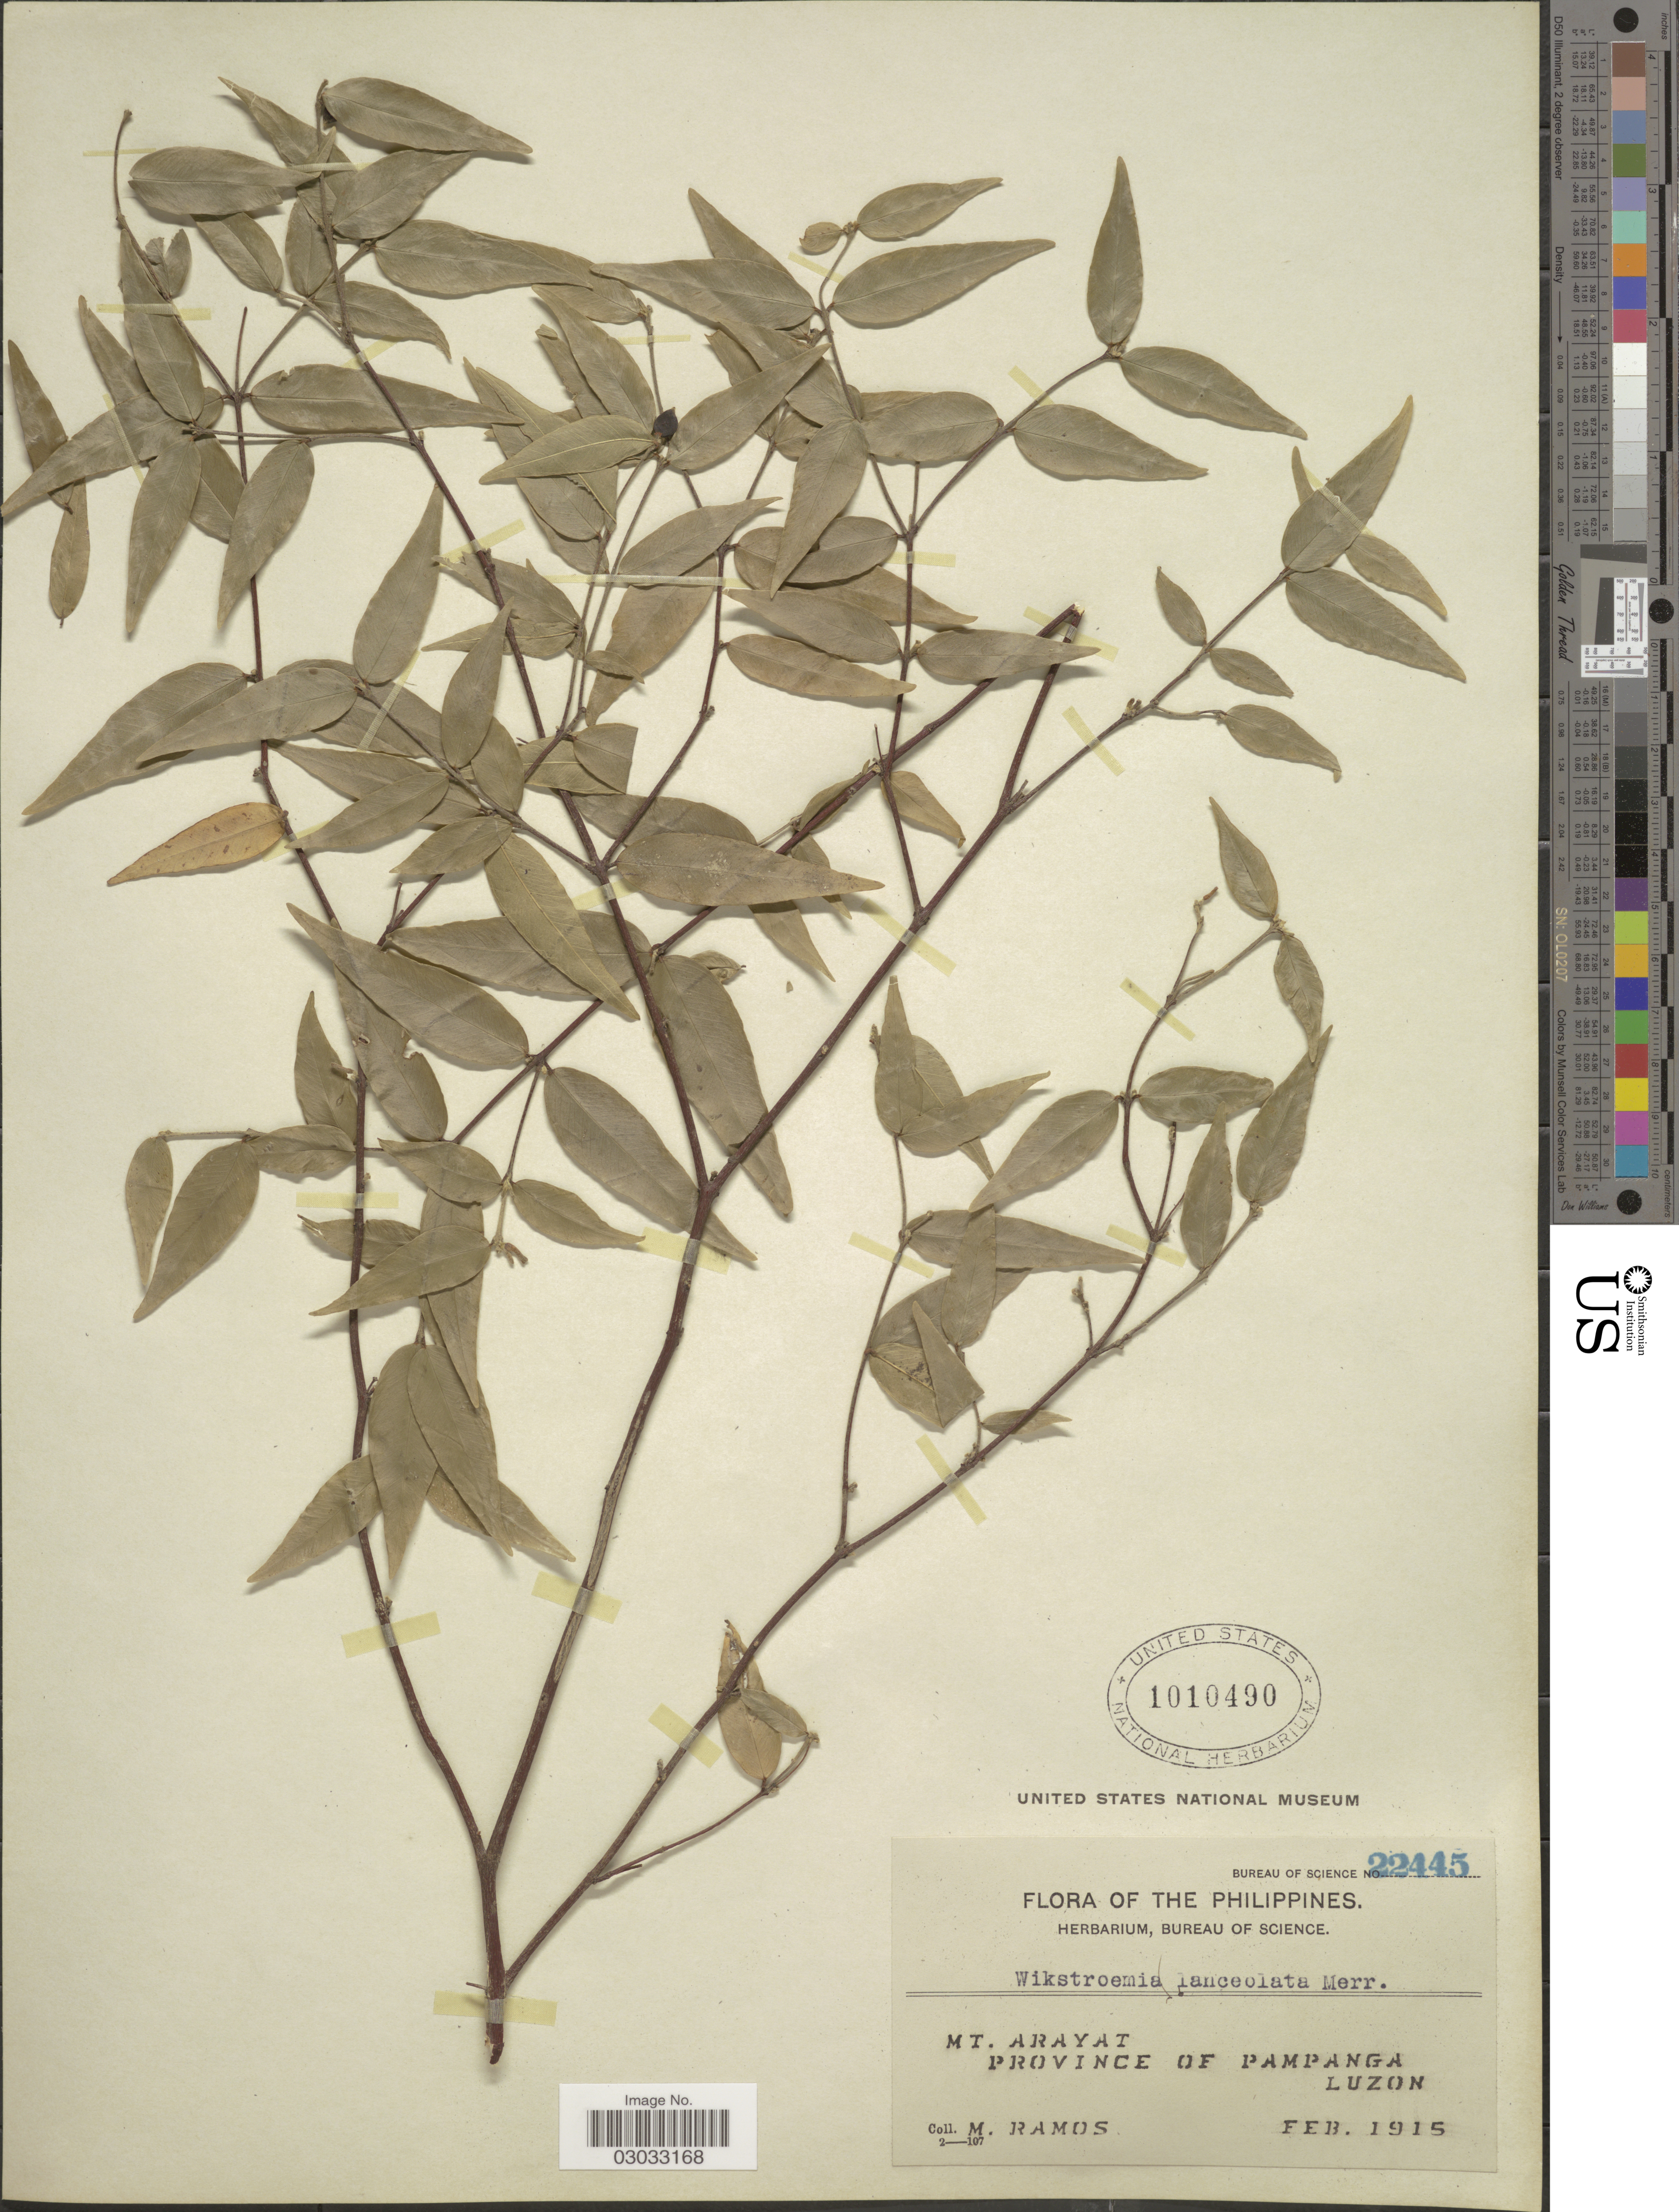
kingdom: Plantae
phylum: Tracheophyta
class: Magnoliopsida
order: Malvales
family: Thymelaeaceae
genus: Wikstroemia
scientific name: Wikstroemia lanceolata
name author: Merr.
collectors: M. Ramos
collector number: Bureau of Science 22445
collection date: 1915-02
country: Philippines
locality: Mt. Arayat, Province of Pampanga, Luzon.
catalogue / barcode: US 1010490